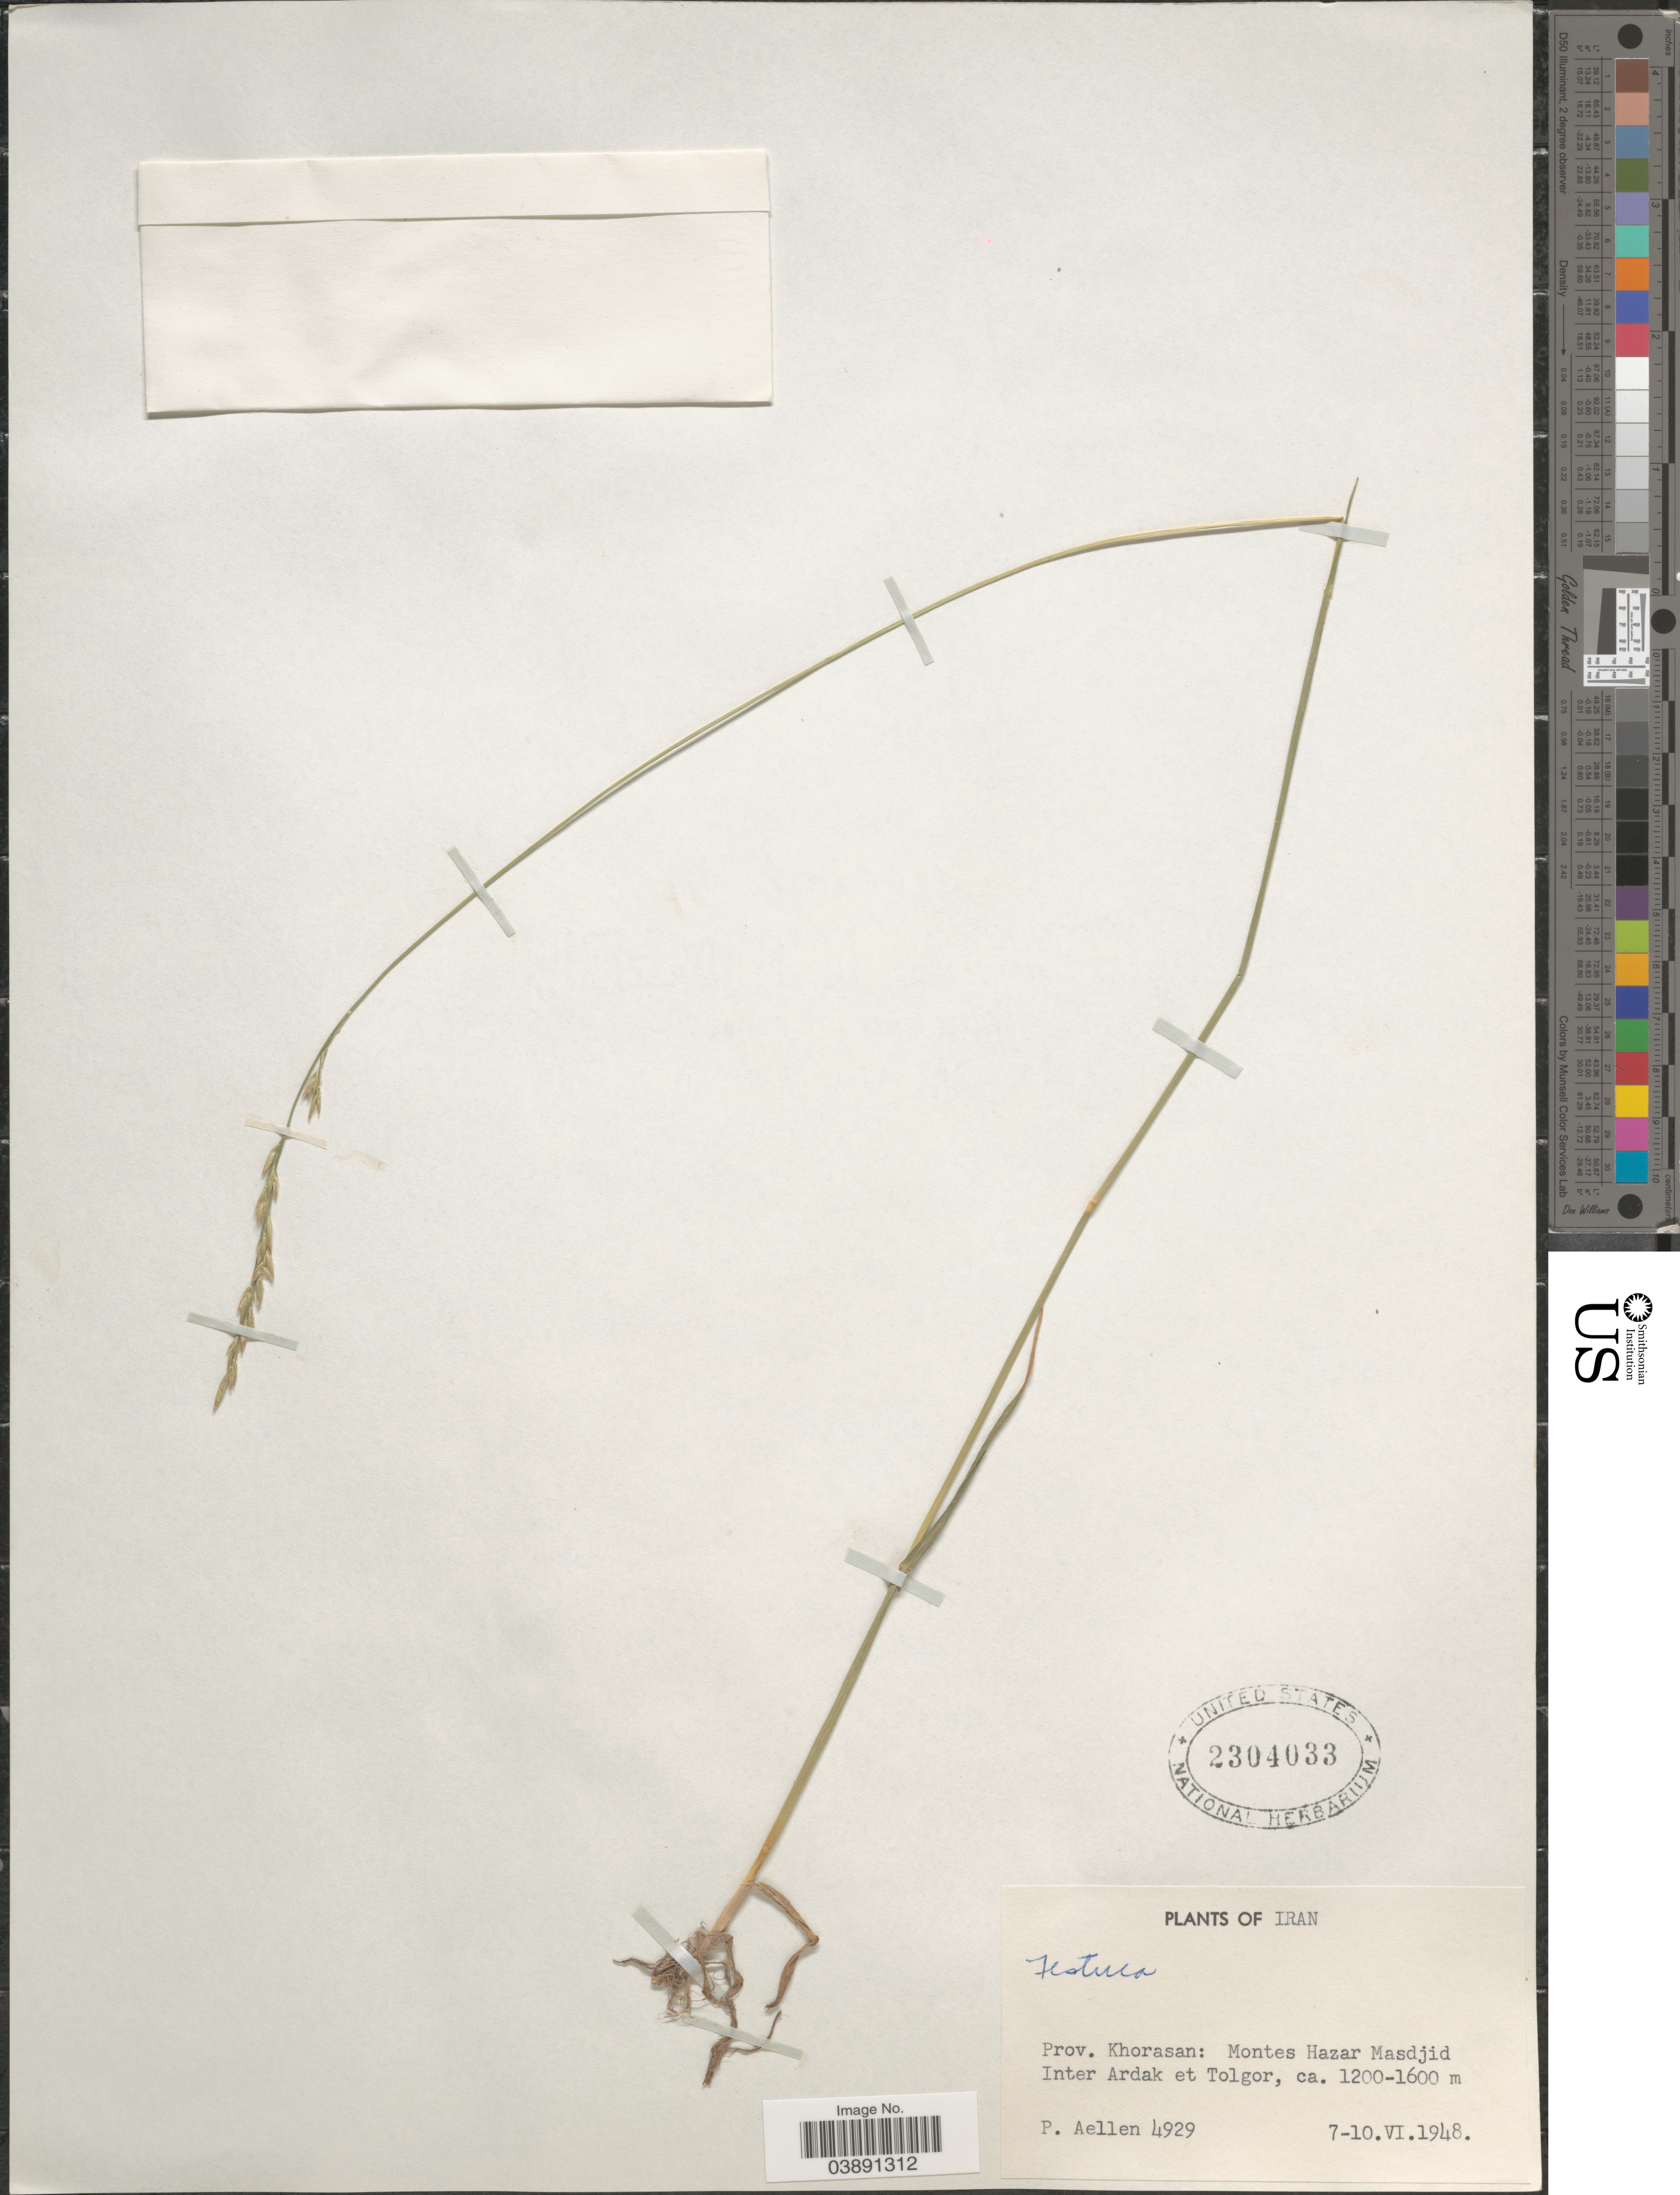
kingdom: Plantae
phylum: Tracheophyta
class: Liliopsida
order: Poales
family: Poaceae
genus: Festuca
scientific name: Festuca sp.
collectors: P. Aellen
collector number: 4929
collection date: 1948-06-07/1948-06-10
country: Iran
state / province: Khorasan [obsolete]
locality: Montes Hazar Masdjid Inter Ardak et Tolgor.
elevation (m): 1200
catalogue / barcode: US 2304033